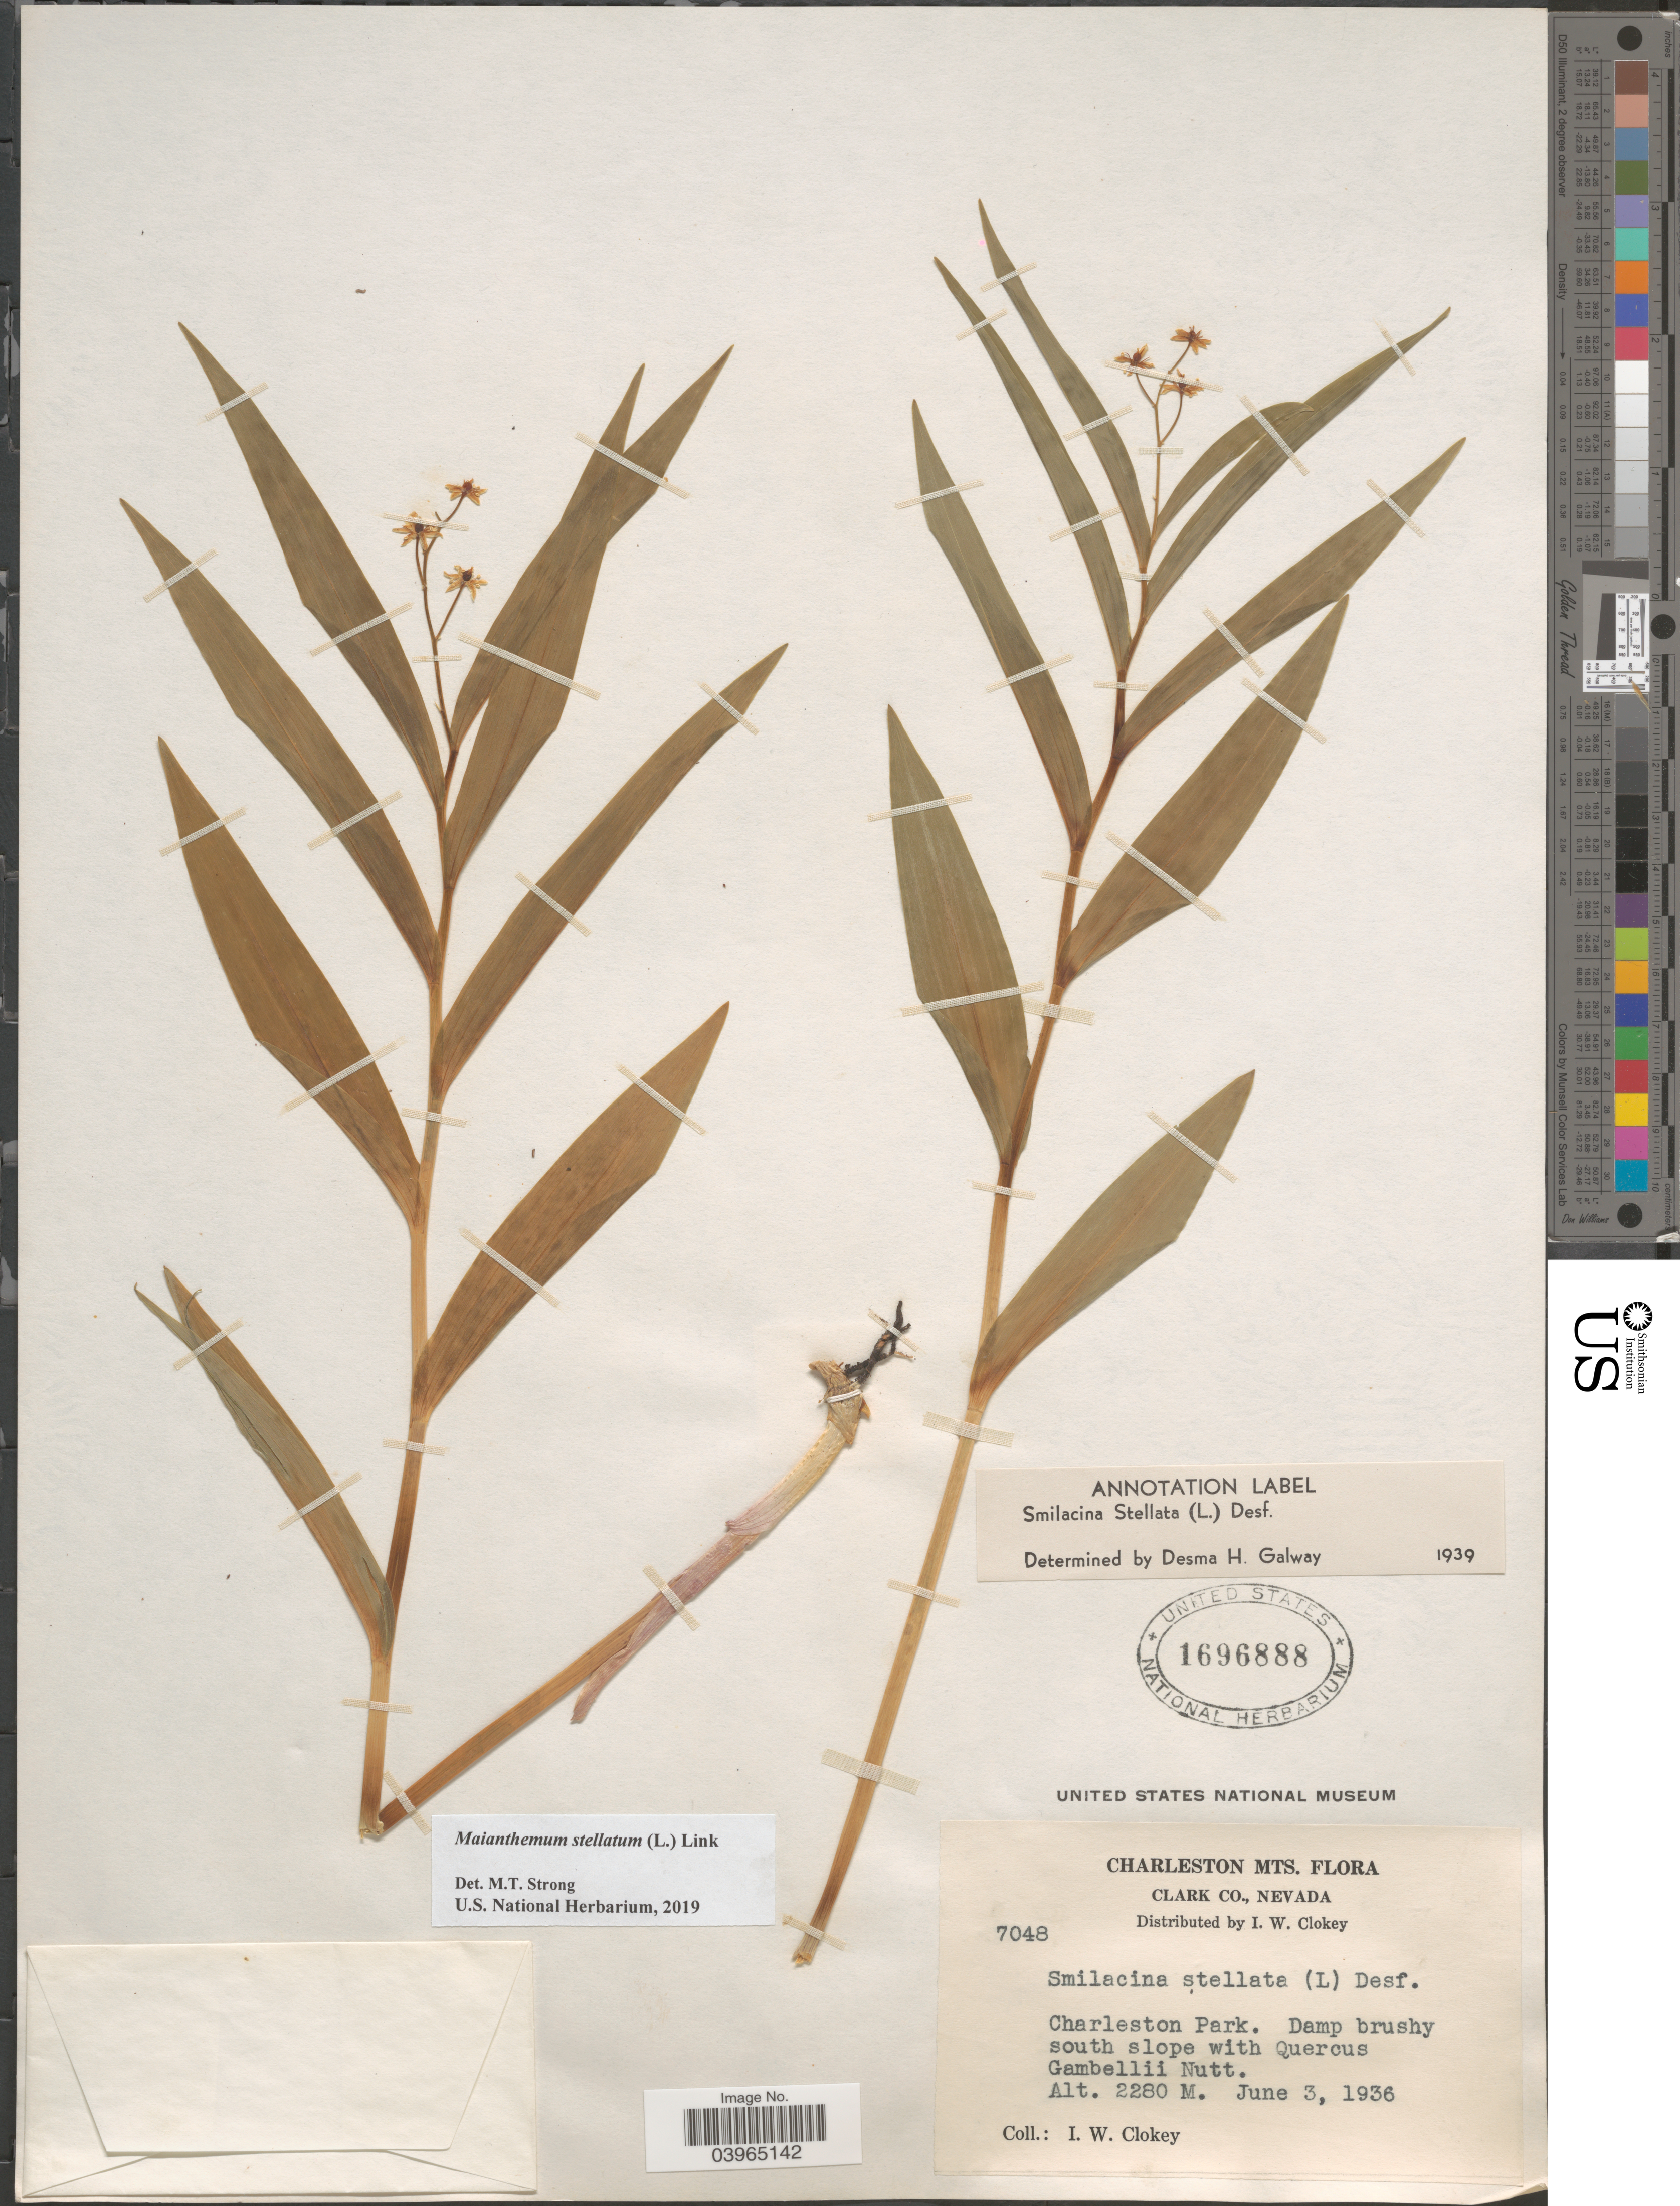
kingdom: Plantae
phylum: Tracheophyta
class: Liliopsida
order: Asparagales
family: Asparagaceae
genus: Maianthemum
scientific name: Maianthemum stellatum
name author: (L.) Link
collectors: I. W. Clokey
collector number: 7048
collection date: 1936-06-03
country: United States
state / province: Nevada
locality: Charleston Mts. Clark Co. Charleston Park.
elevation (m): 2280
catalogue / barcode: US 1696888